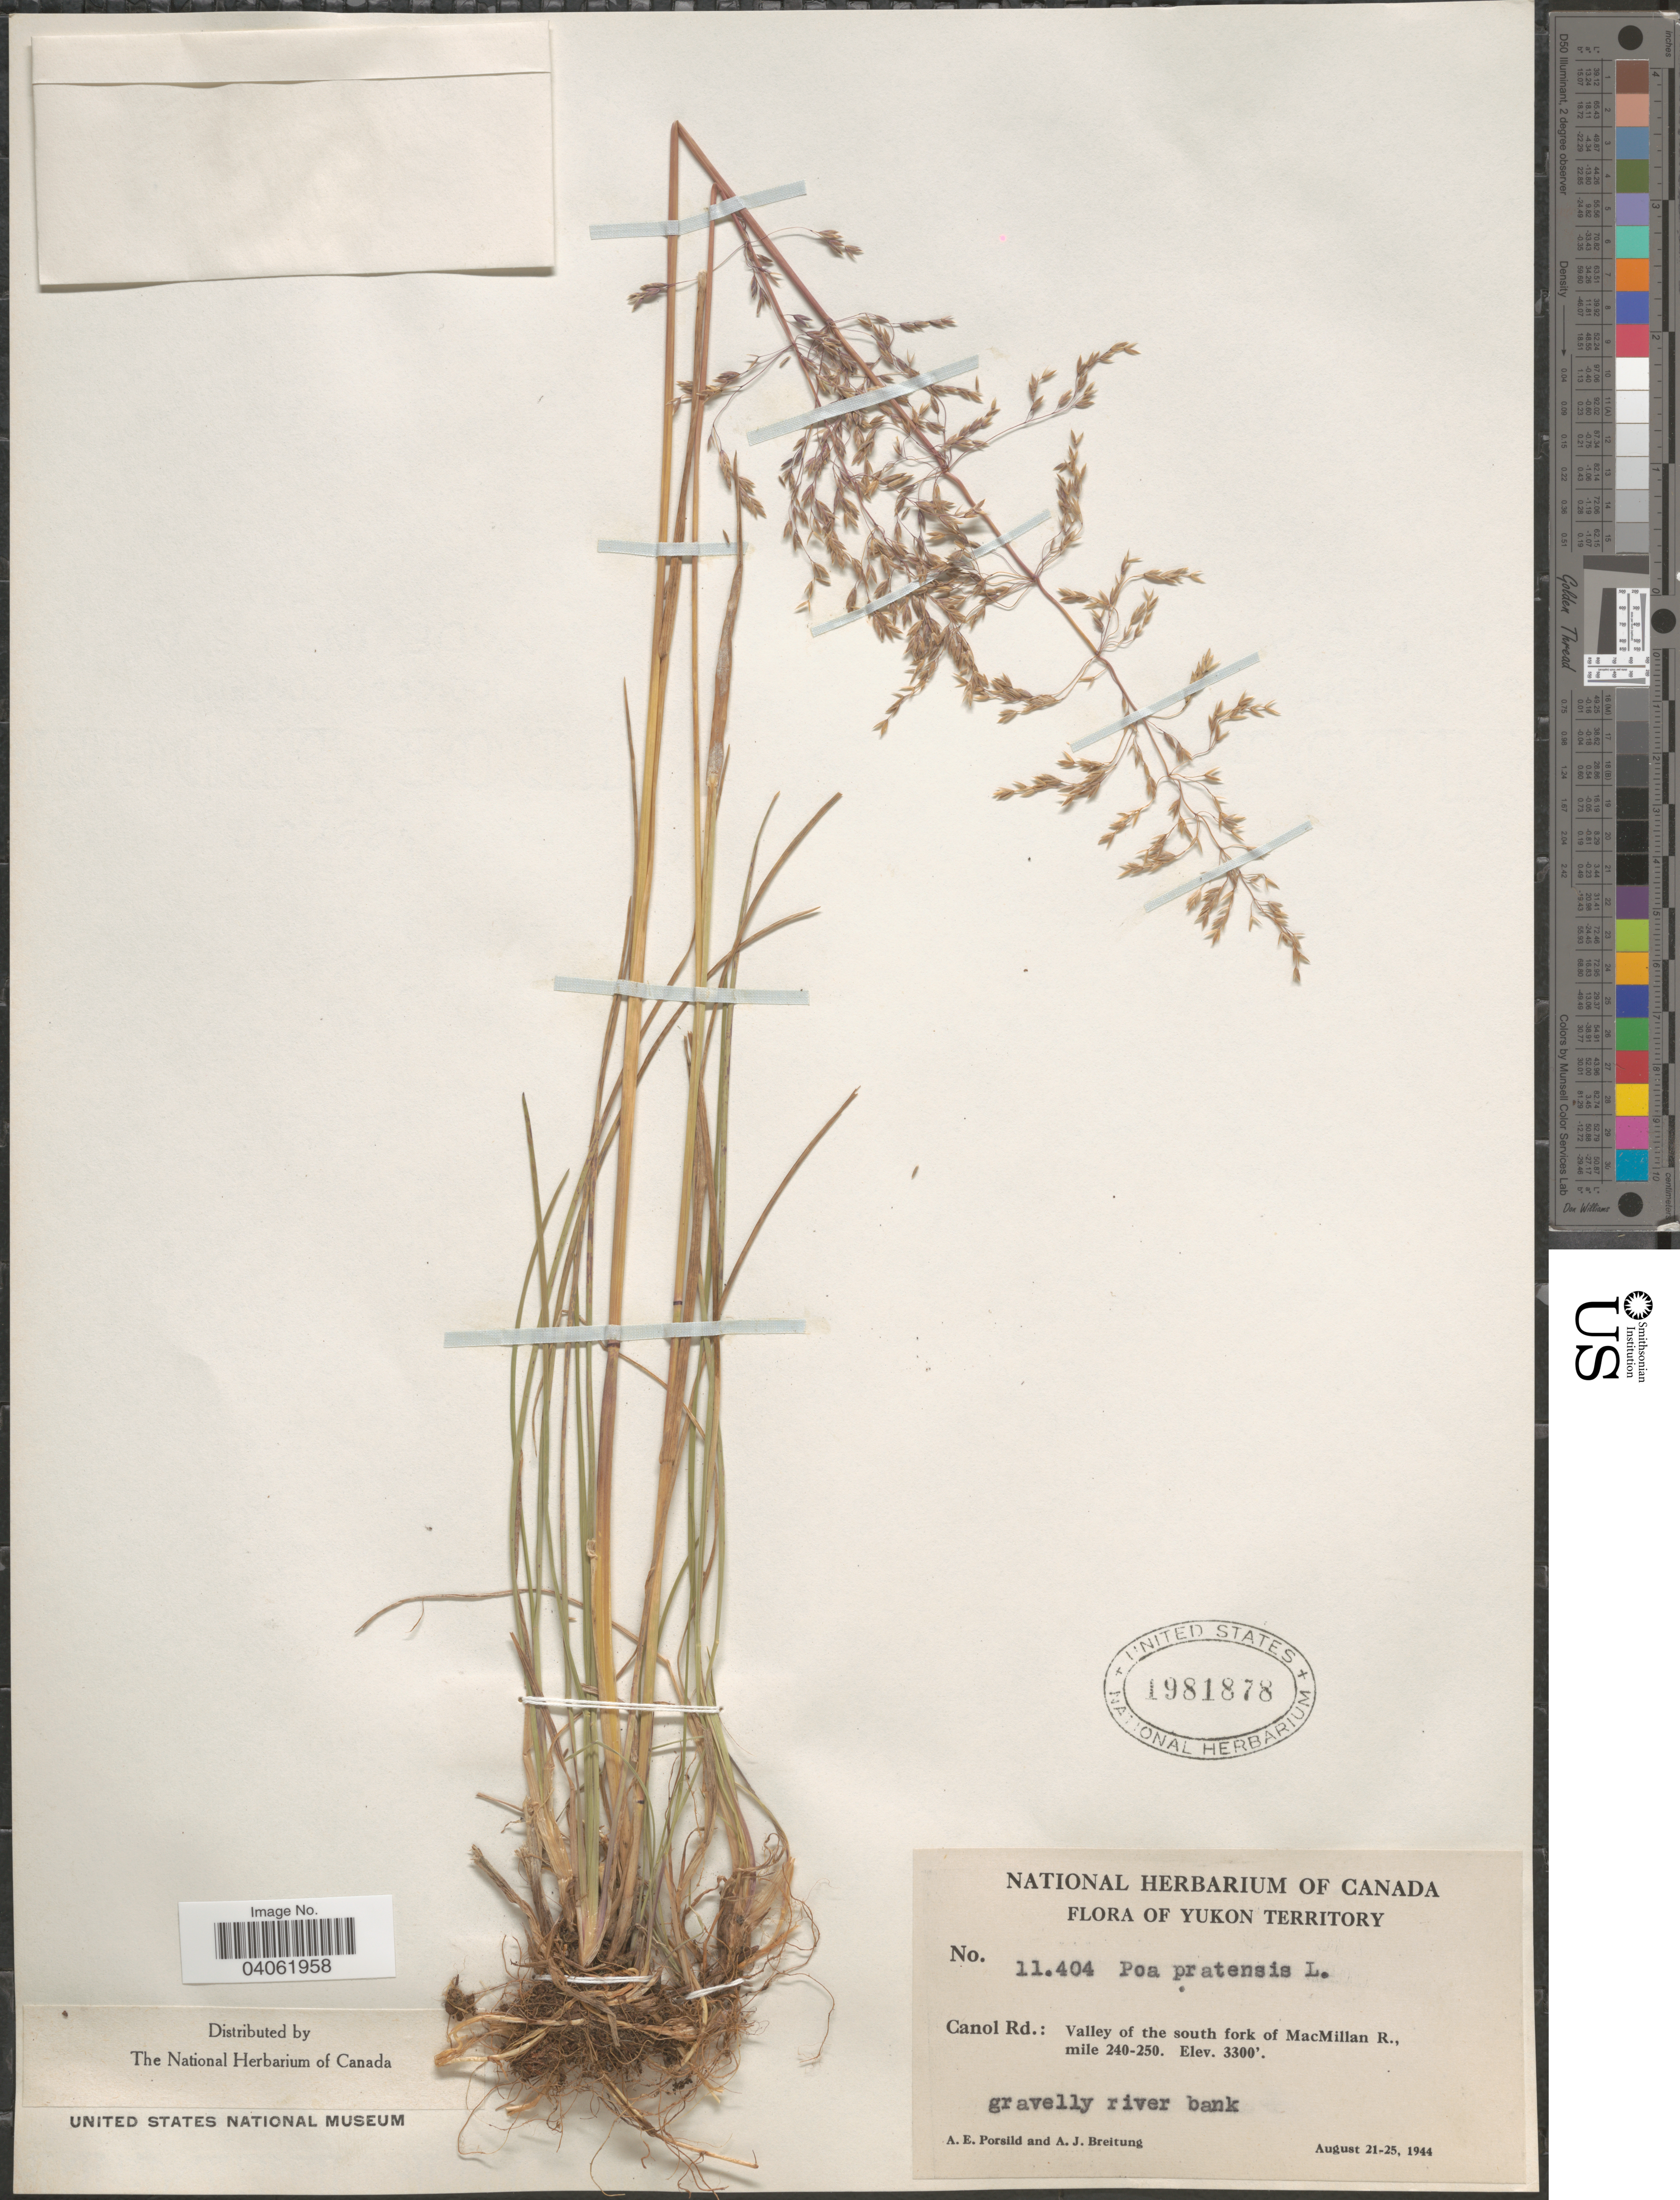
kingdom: Plantae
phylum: Tracheophyta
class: Liliopsida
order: Poales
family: Poaceae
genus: Poa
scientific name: Poa pratensis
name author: L.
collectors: A. E. Porsild & A. Breitung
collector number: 11404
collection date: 1944-08-21/1944-08-25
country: Canada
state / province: Yukon Territory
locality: Canol Rd.: Valley of the south fork of MacMillan R., mile 240-250.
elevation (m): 1006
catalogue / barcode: US 1981878